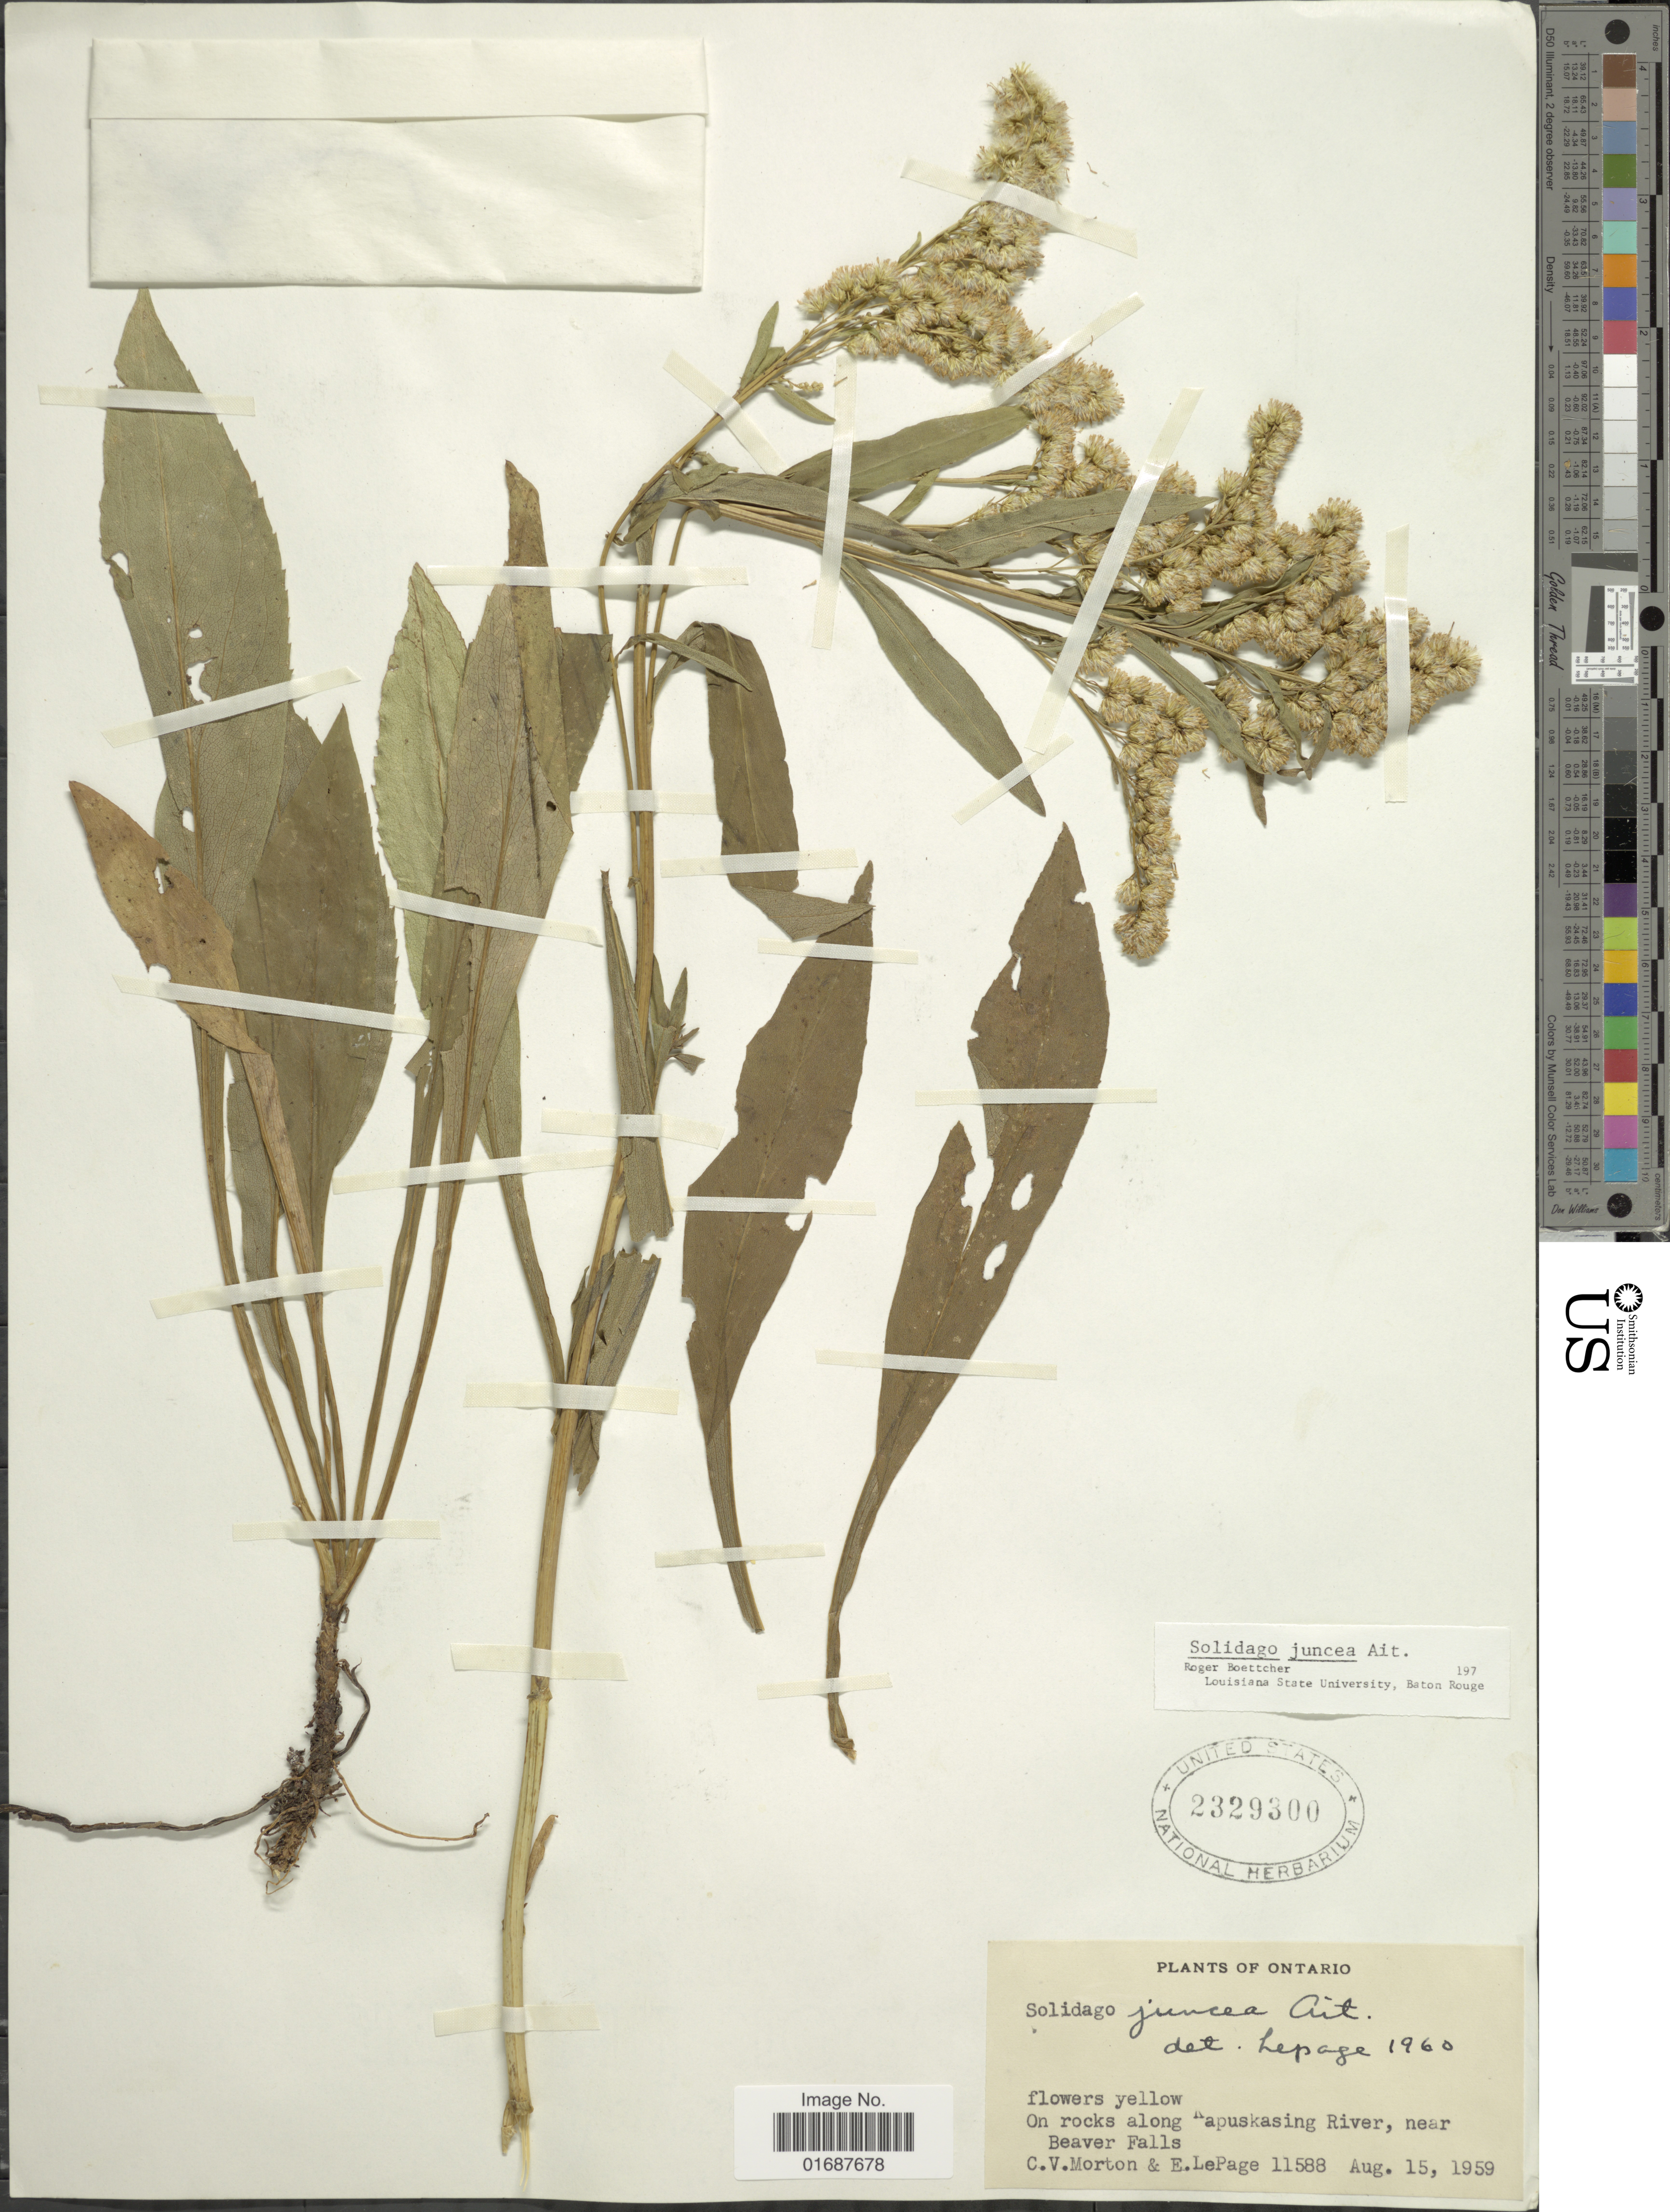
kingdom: Plantae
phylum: Tracheophyta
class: Magnoliopsida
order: Asterales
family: Asteraceae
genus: Solidago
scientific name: Solidago juncea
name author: Aiton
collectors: C. V. Morton & E. Lepage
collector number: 11588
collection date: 1959-08-15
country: Canada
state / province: Ontario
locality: Along Apuskasing River, near Beaver Falls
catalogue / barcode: US 2329300